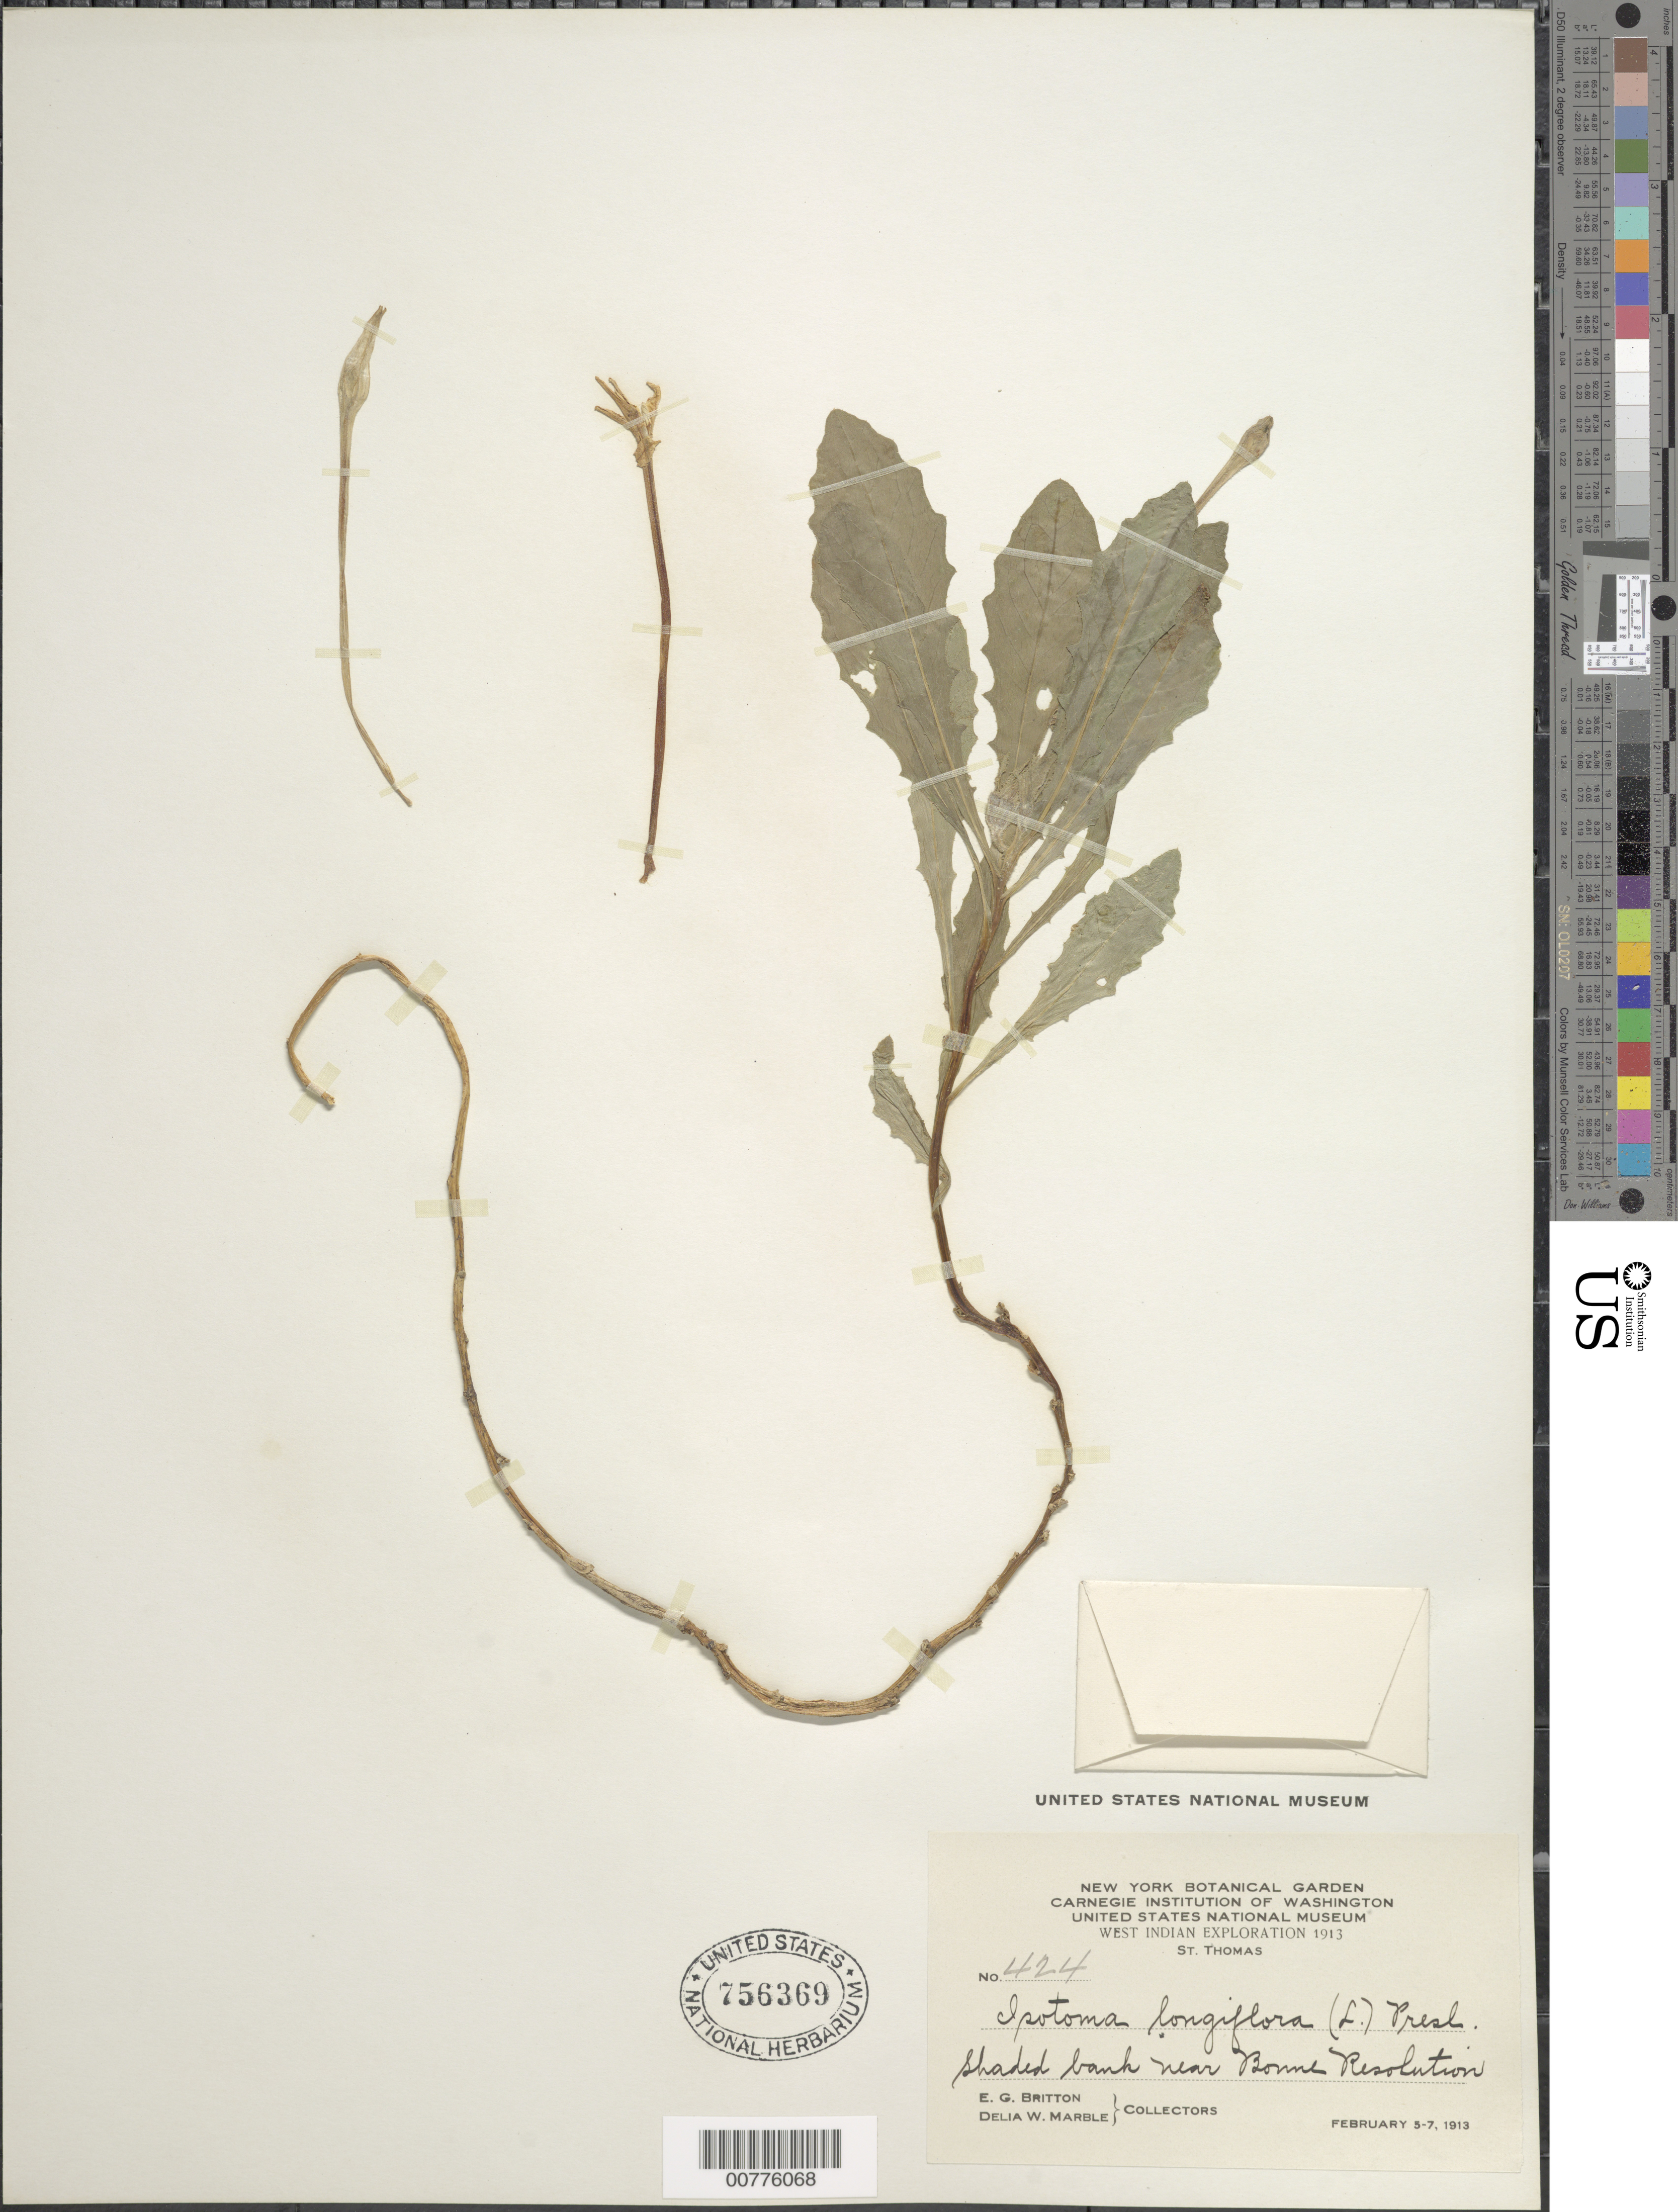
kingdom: Plantae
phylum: Tracheophyta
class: Magnoliopsida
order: Asterales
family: Campanulaceae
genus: Isotoma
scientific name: Isotoma longiflora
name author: (L.) C. Presl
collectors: E. G. Britton & D. W. Marble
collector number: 424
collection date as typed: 05 Feb 1913 to 07 Feb 1913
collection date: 1913-02-05/1913-02-07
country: U.S. Virgin Islands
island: St. Thomas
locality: near Bonne Resolution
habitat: Shaded bank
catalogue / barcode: US 756369